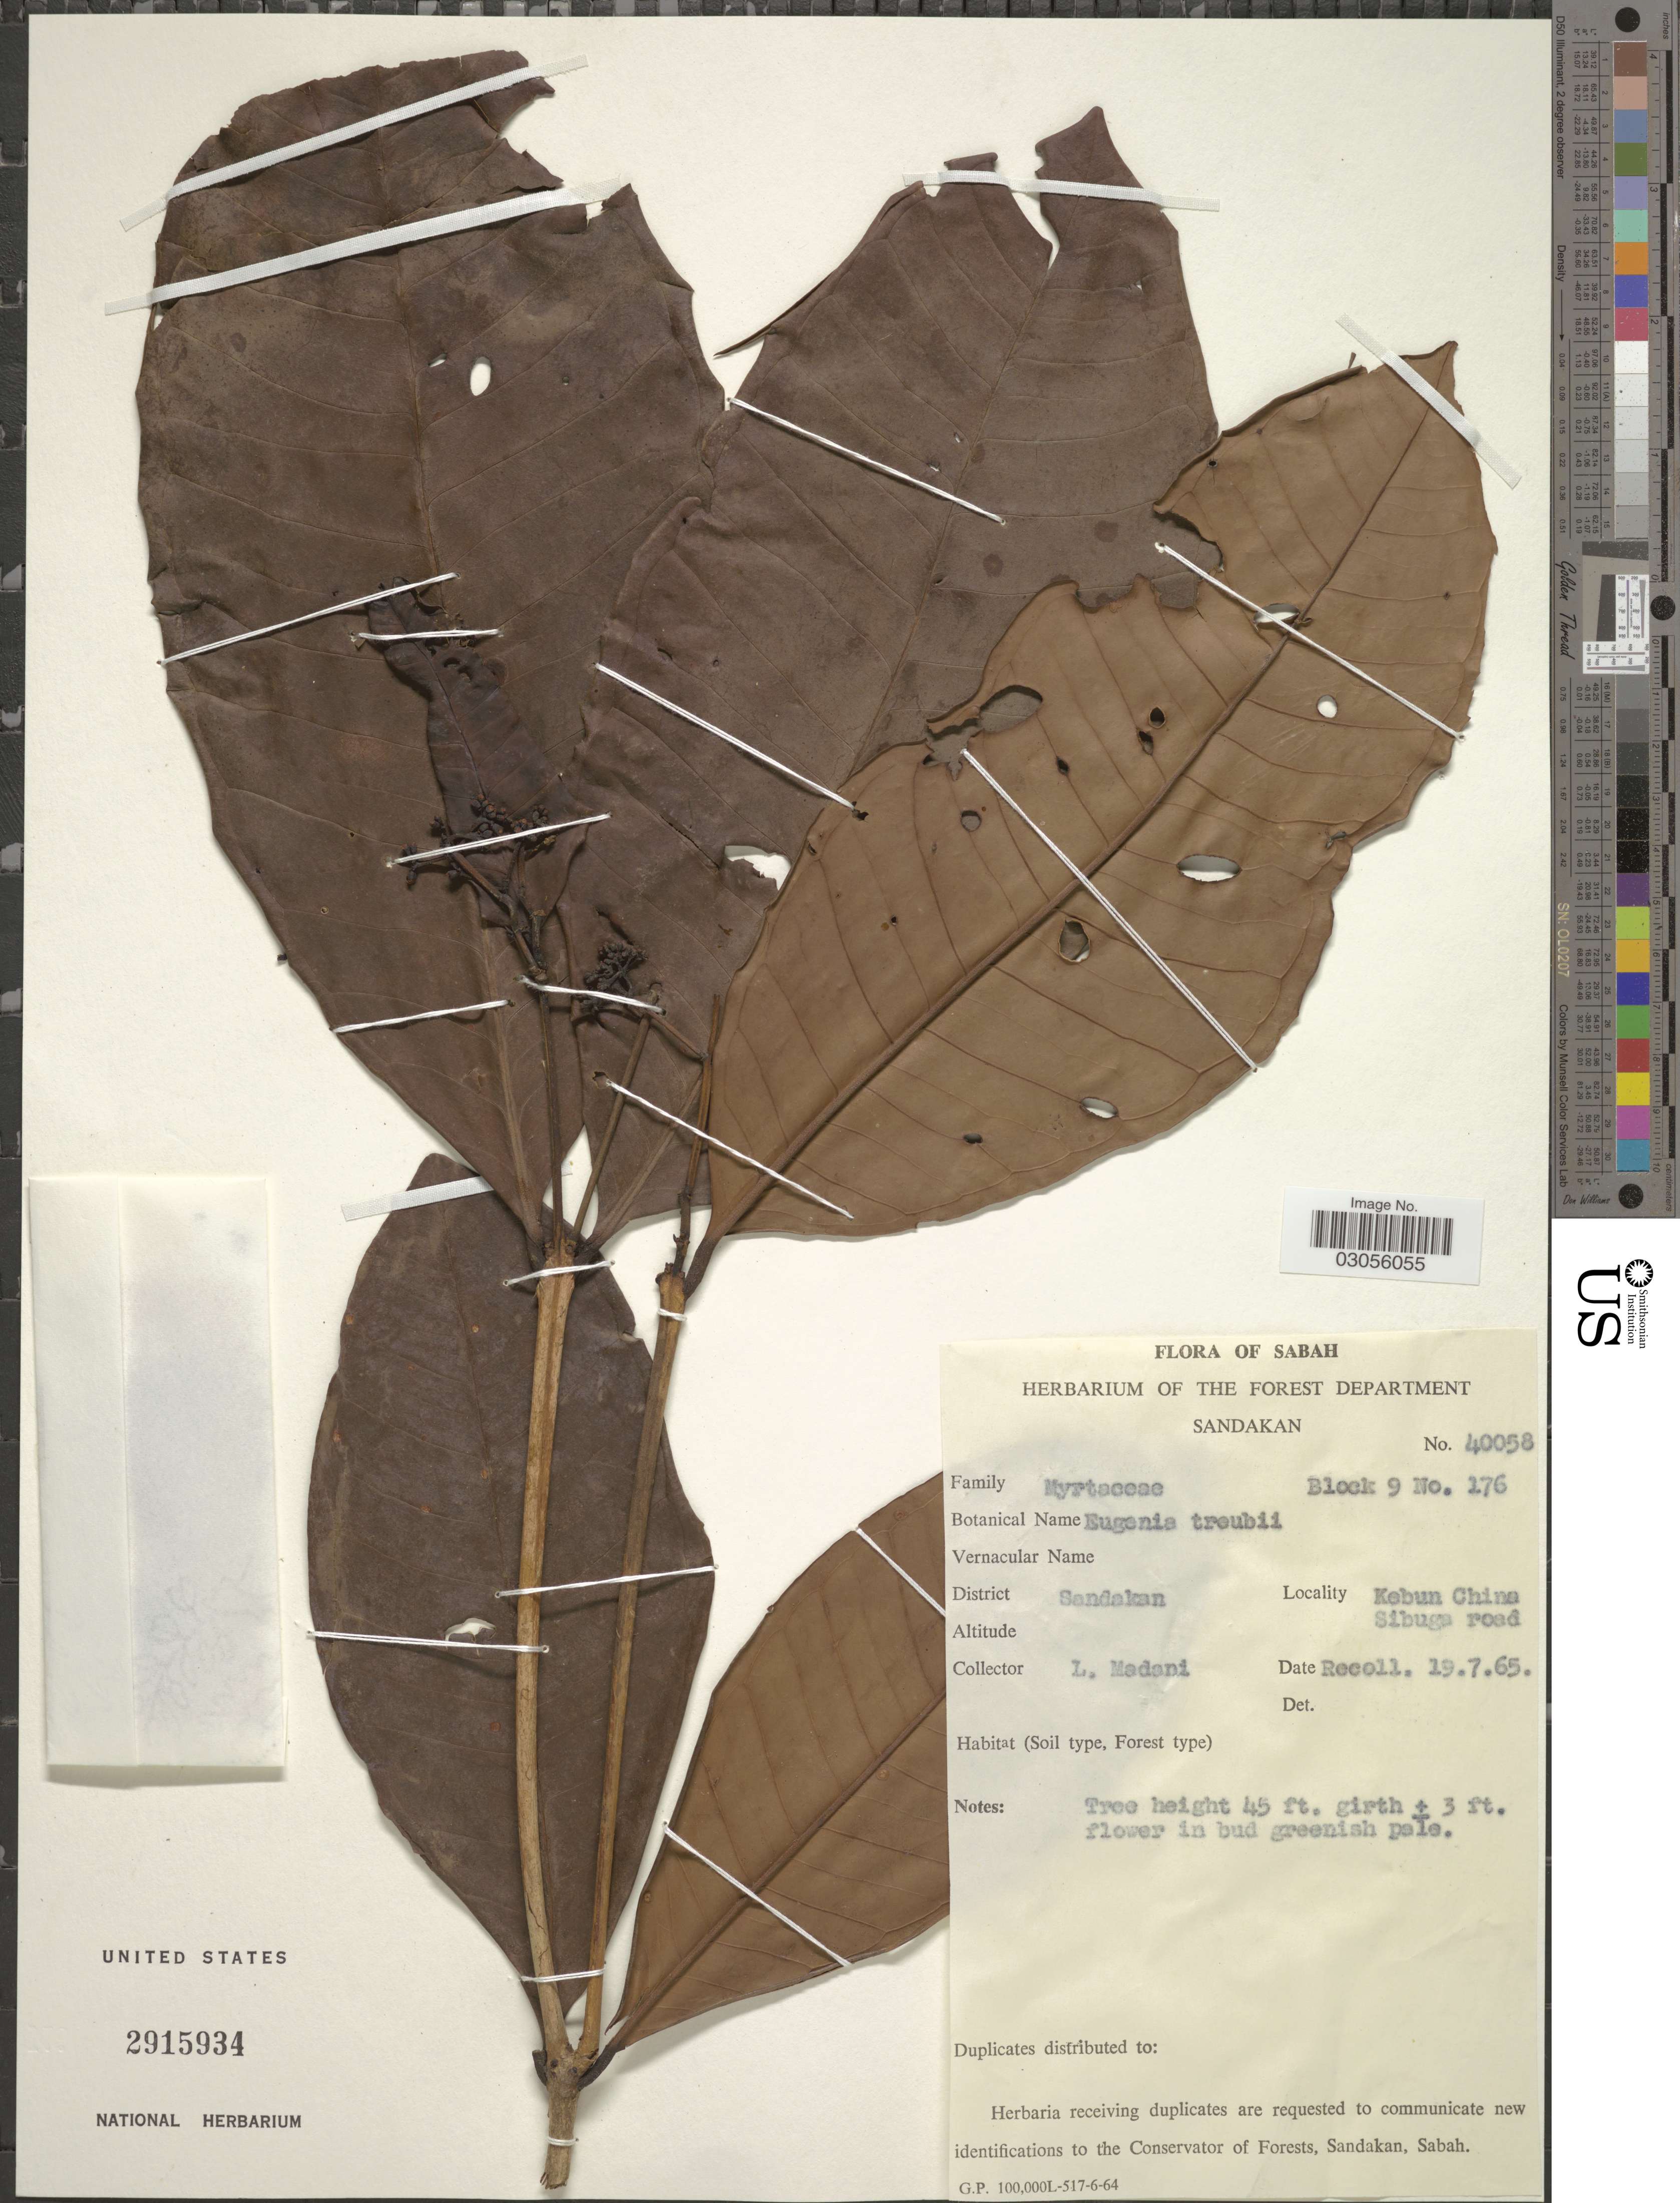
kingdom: Plantae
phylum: Tracheophyta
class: Magnoliopsida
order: Myrtales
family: Myrtaceae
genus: Syzygium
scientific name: Syzygium sp.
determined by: Strong, Mark T., (BOT), Smithsonian Institution - National Museum of Natural History (UNITED STATES)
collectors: L. Madani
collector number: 40058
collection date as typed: Transcribed d/m/y: 19/7/65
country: Malaysia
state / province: Sabah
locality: District Sandakan, Kebun China Sibuga road.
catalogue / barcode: US 2915934